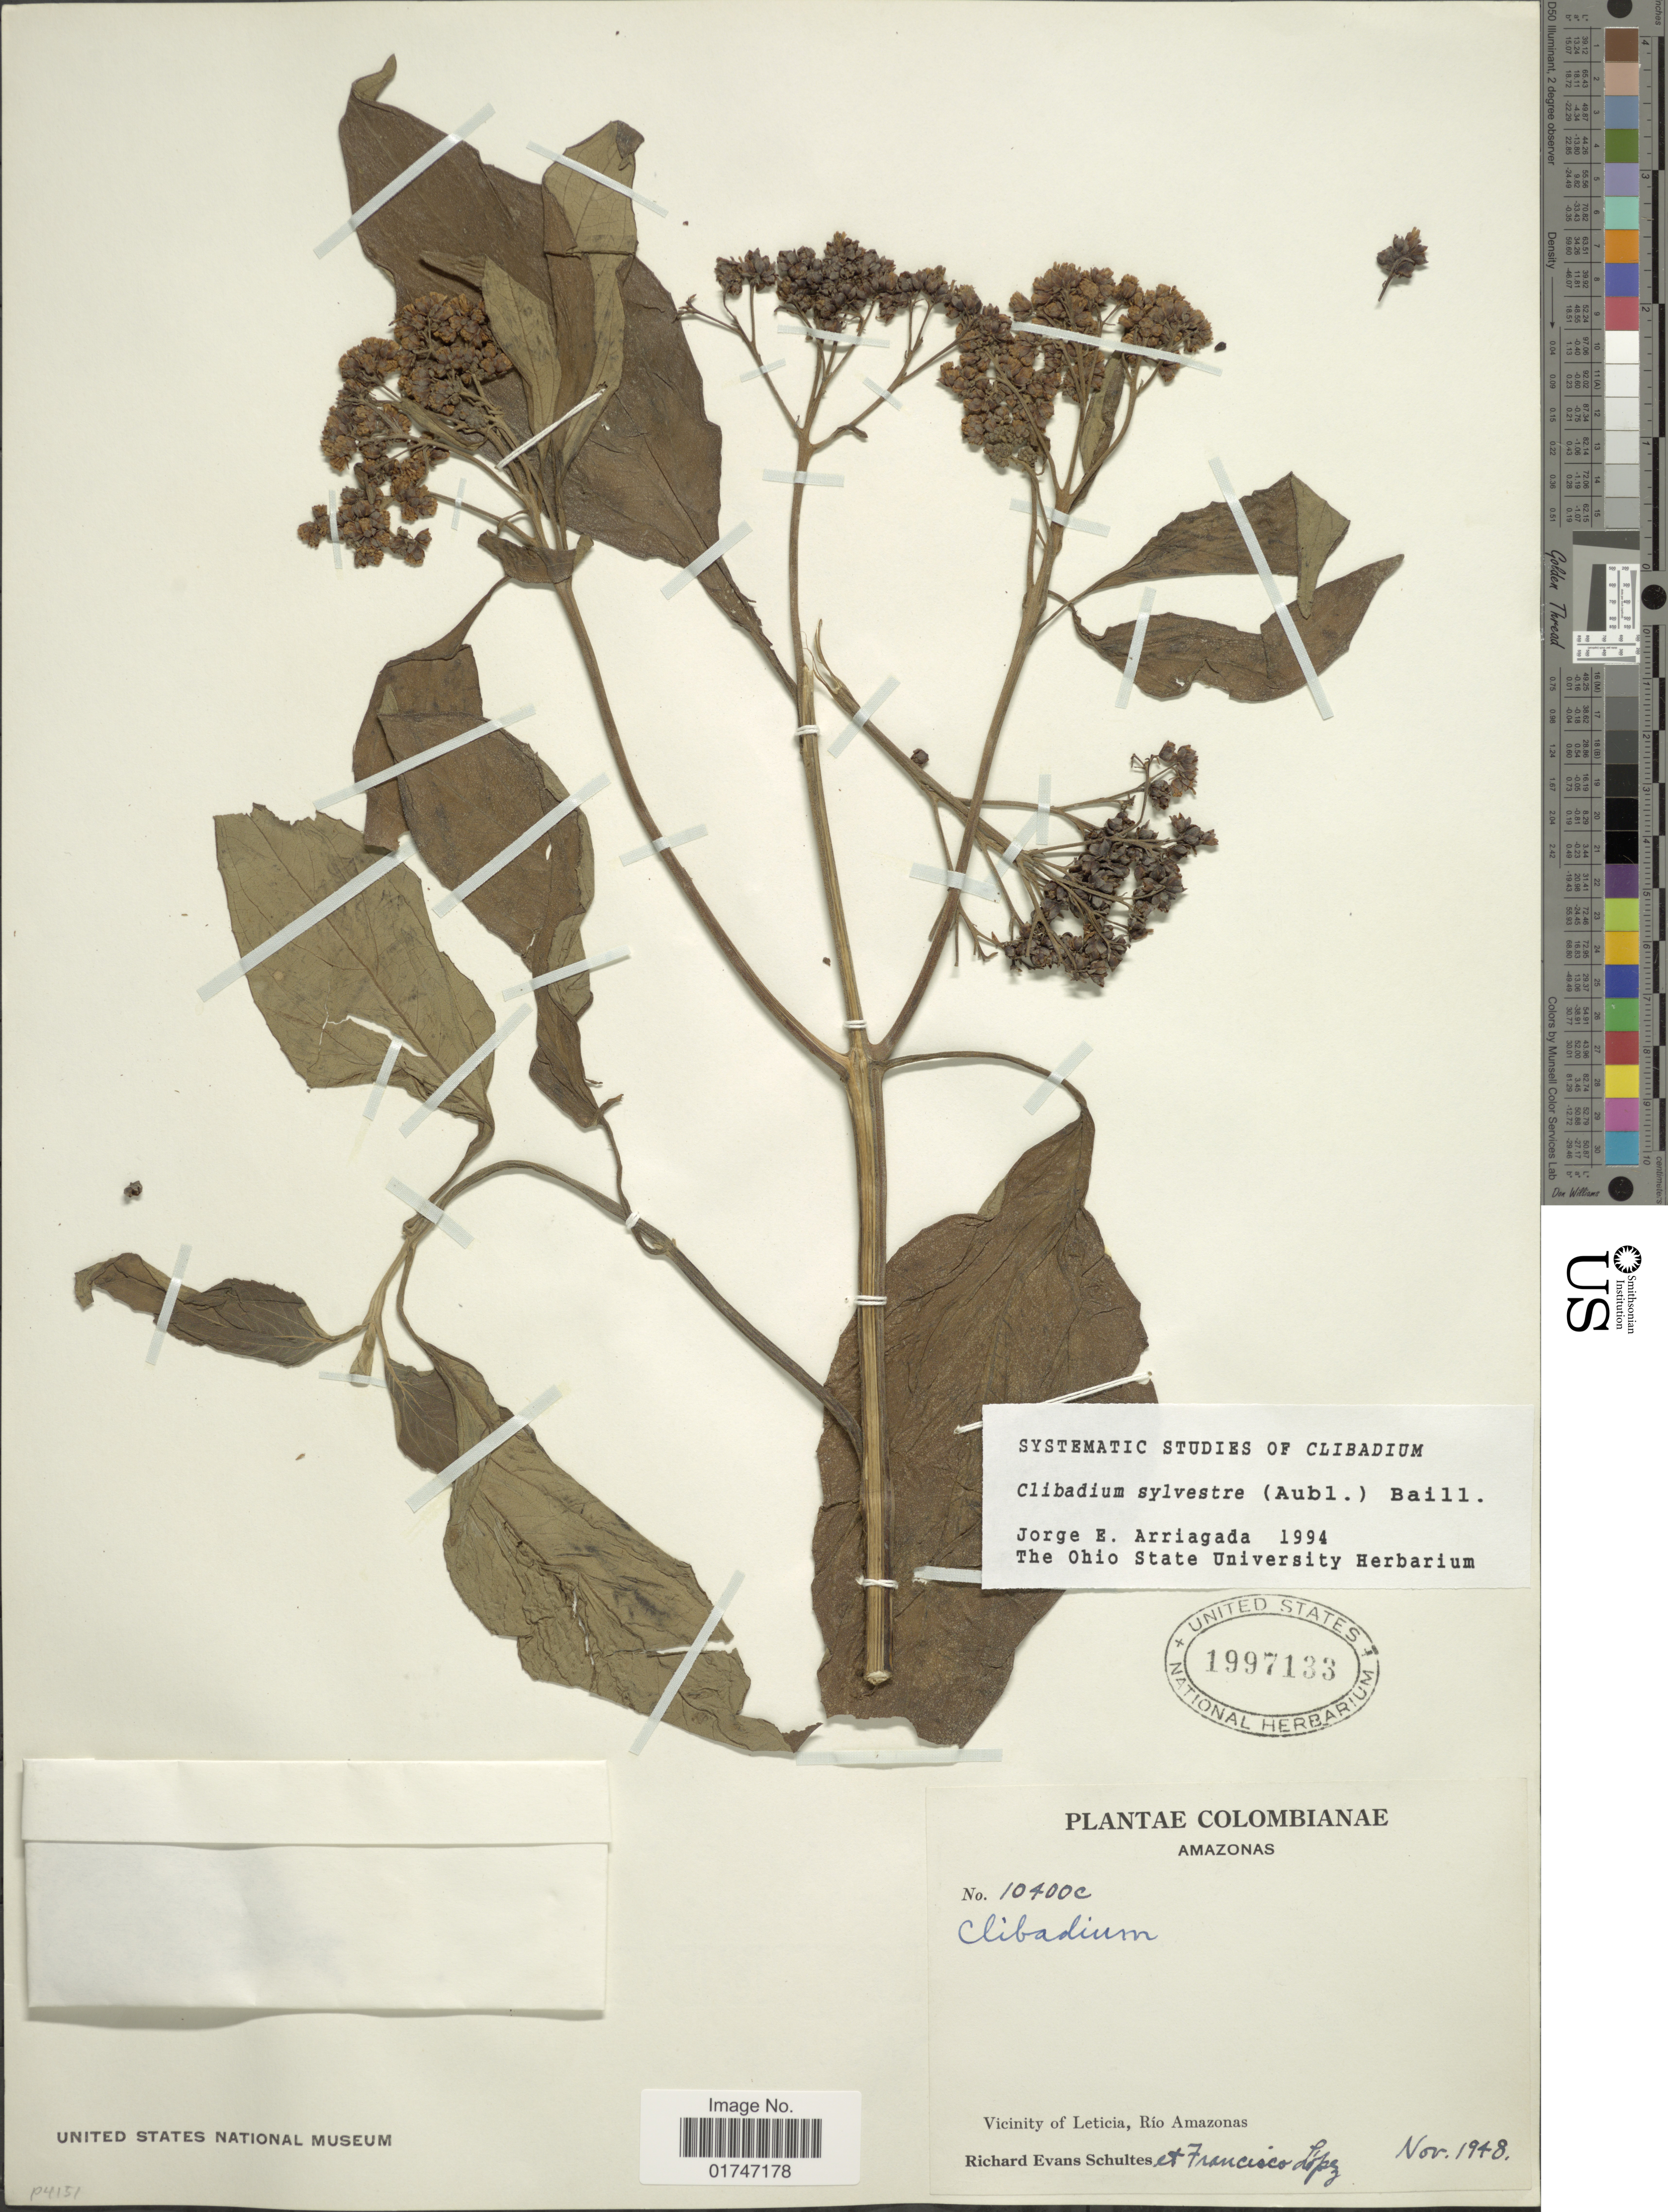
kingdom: Plantae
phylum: Tracheophyta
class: Magnoliopsida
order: Asterales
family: Asteraceae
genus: Clibadium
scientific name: Clibadium sylvestre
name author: (Aubl.) Baill.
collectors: R. E. Schultes & F. Lopéz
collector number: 10400c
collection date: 1948-11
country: Colombia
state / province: Amazônas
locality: Vicinity of Leticia, Rio Amazonas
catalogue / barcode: US 1997133